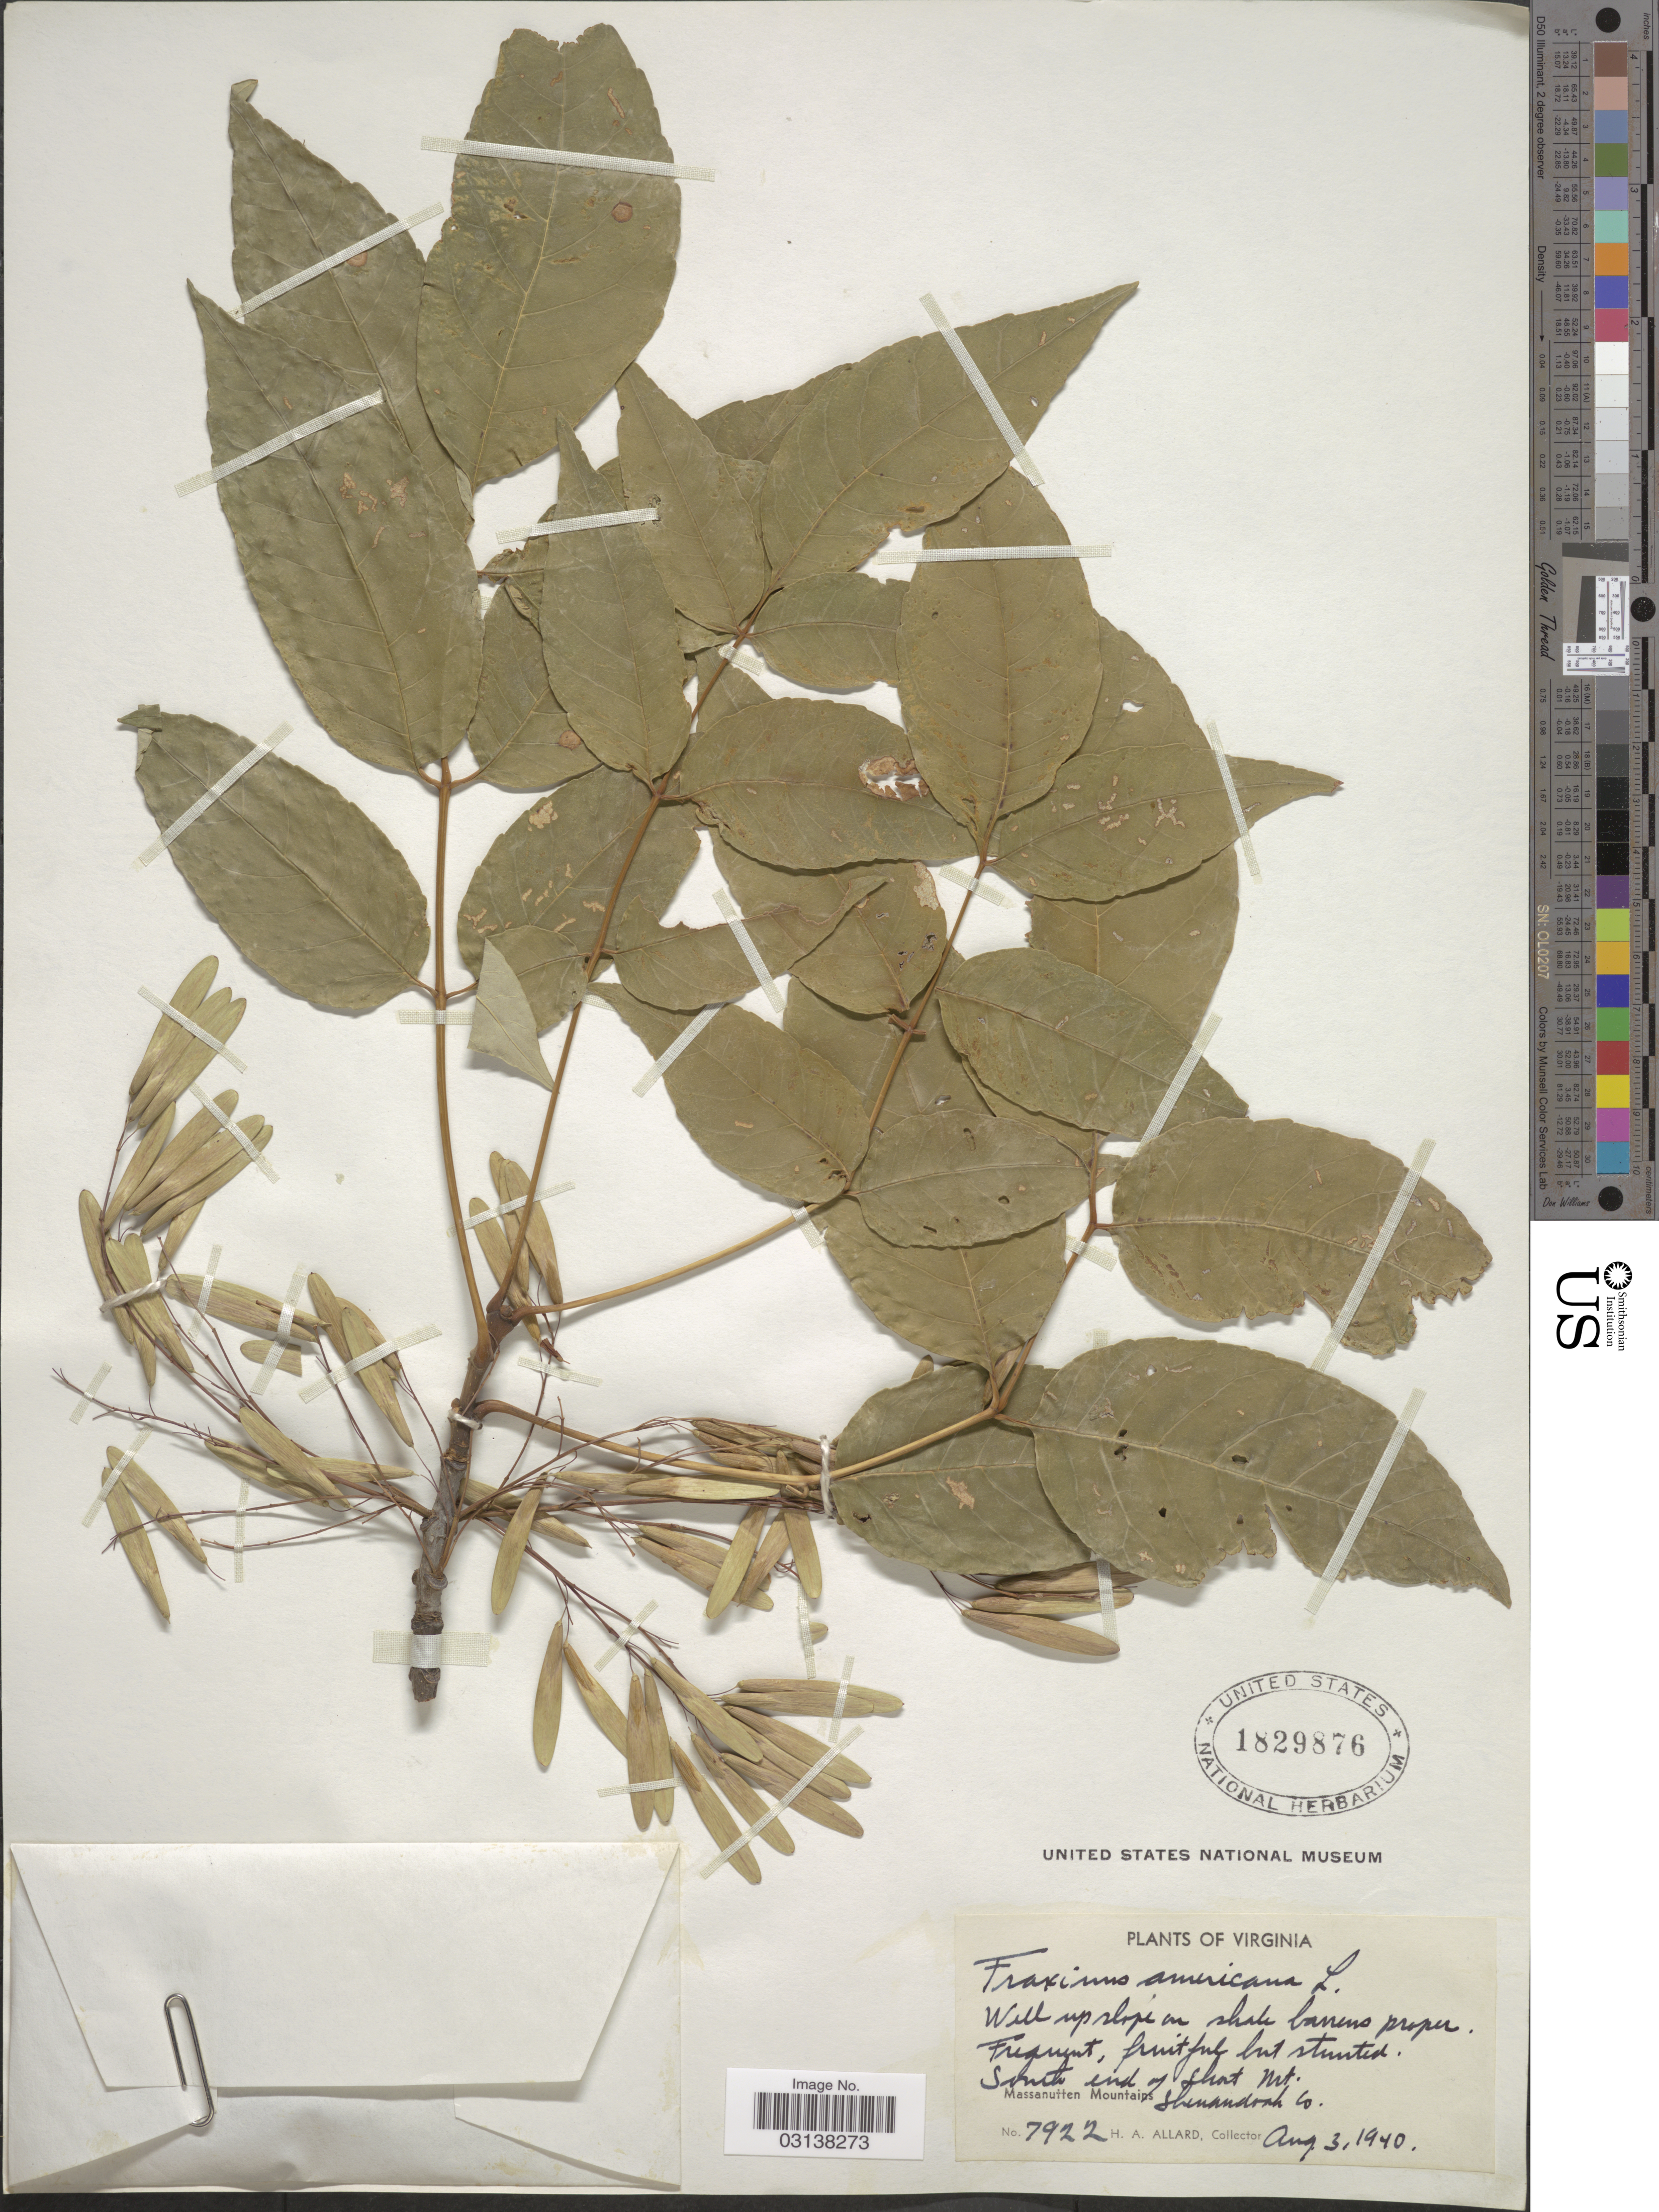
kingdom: Plantae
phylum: Tracheophyta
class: Magnoliopsida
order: Lamiales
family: Oleaceae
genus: Fraxinus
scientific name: Fraxinus americana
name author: L.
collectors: H. A. Allard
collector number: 7922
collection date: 1940-08-03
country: United States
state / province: Virginia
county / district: Shenandoah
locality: South end of Short Mt. Massanutten Mountains, Shenandoah Co.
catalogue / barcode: US 1829876